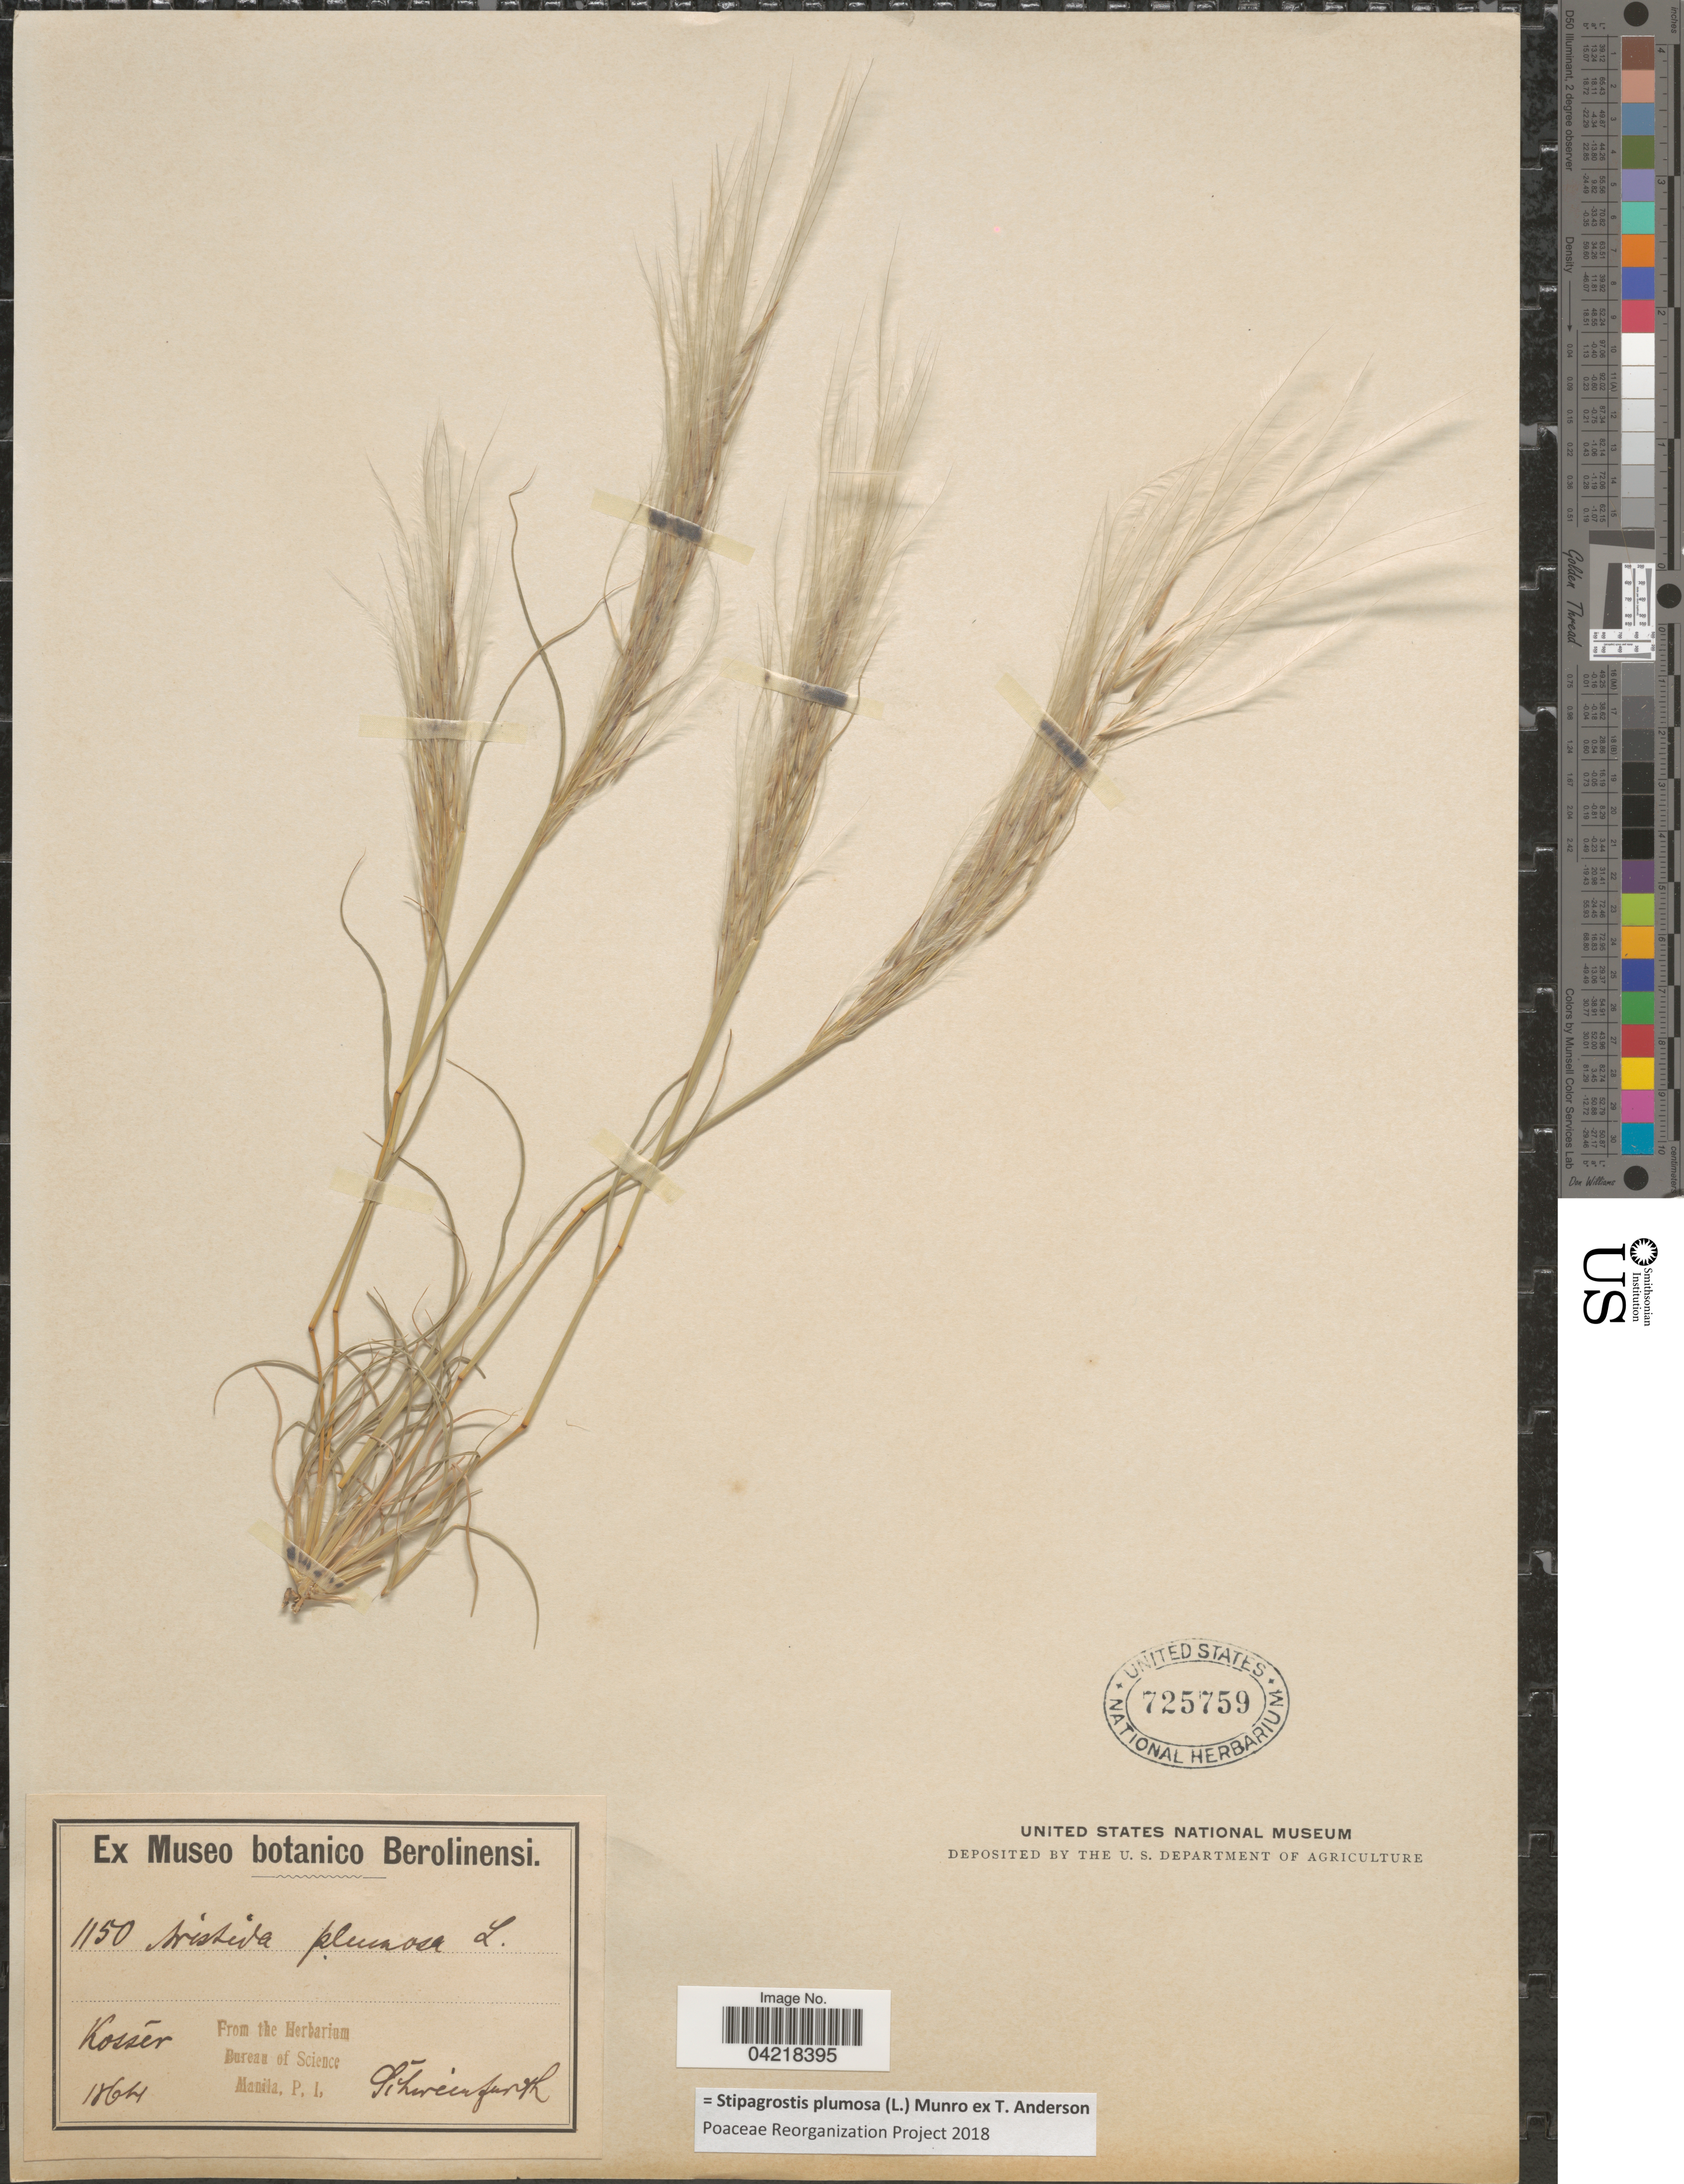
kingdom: Plantae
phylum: Tracheophyta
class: Liliopsida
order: Poales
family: Poaceae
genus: Stipagrostis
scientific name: Stipagrostis plumosa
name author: (L.) Munro ex T. Anderson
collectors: Schweinfurth, --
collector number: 1150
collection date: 1864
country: Egypt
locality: Kossér.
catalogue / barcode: US 725759